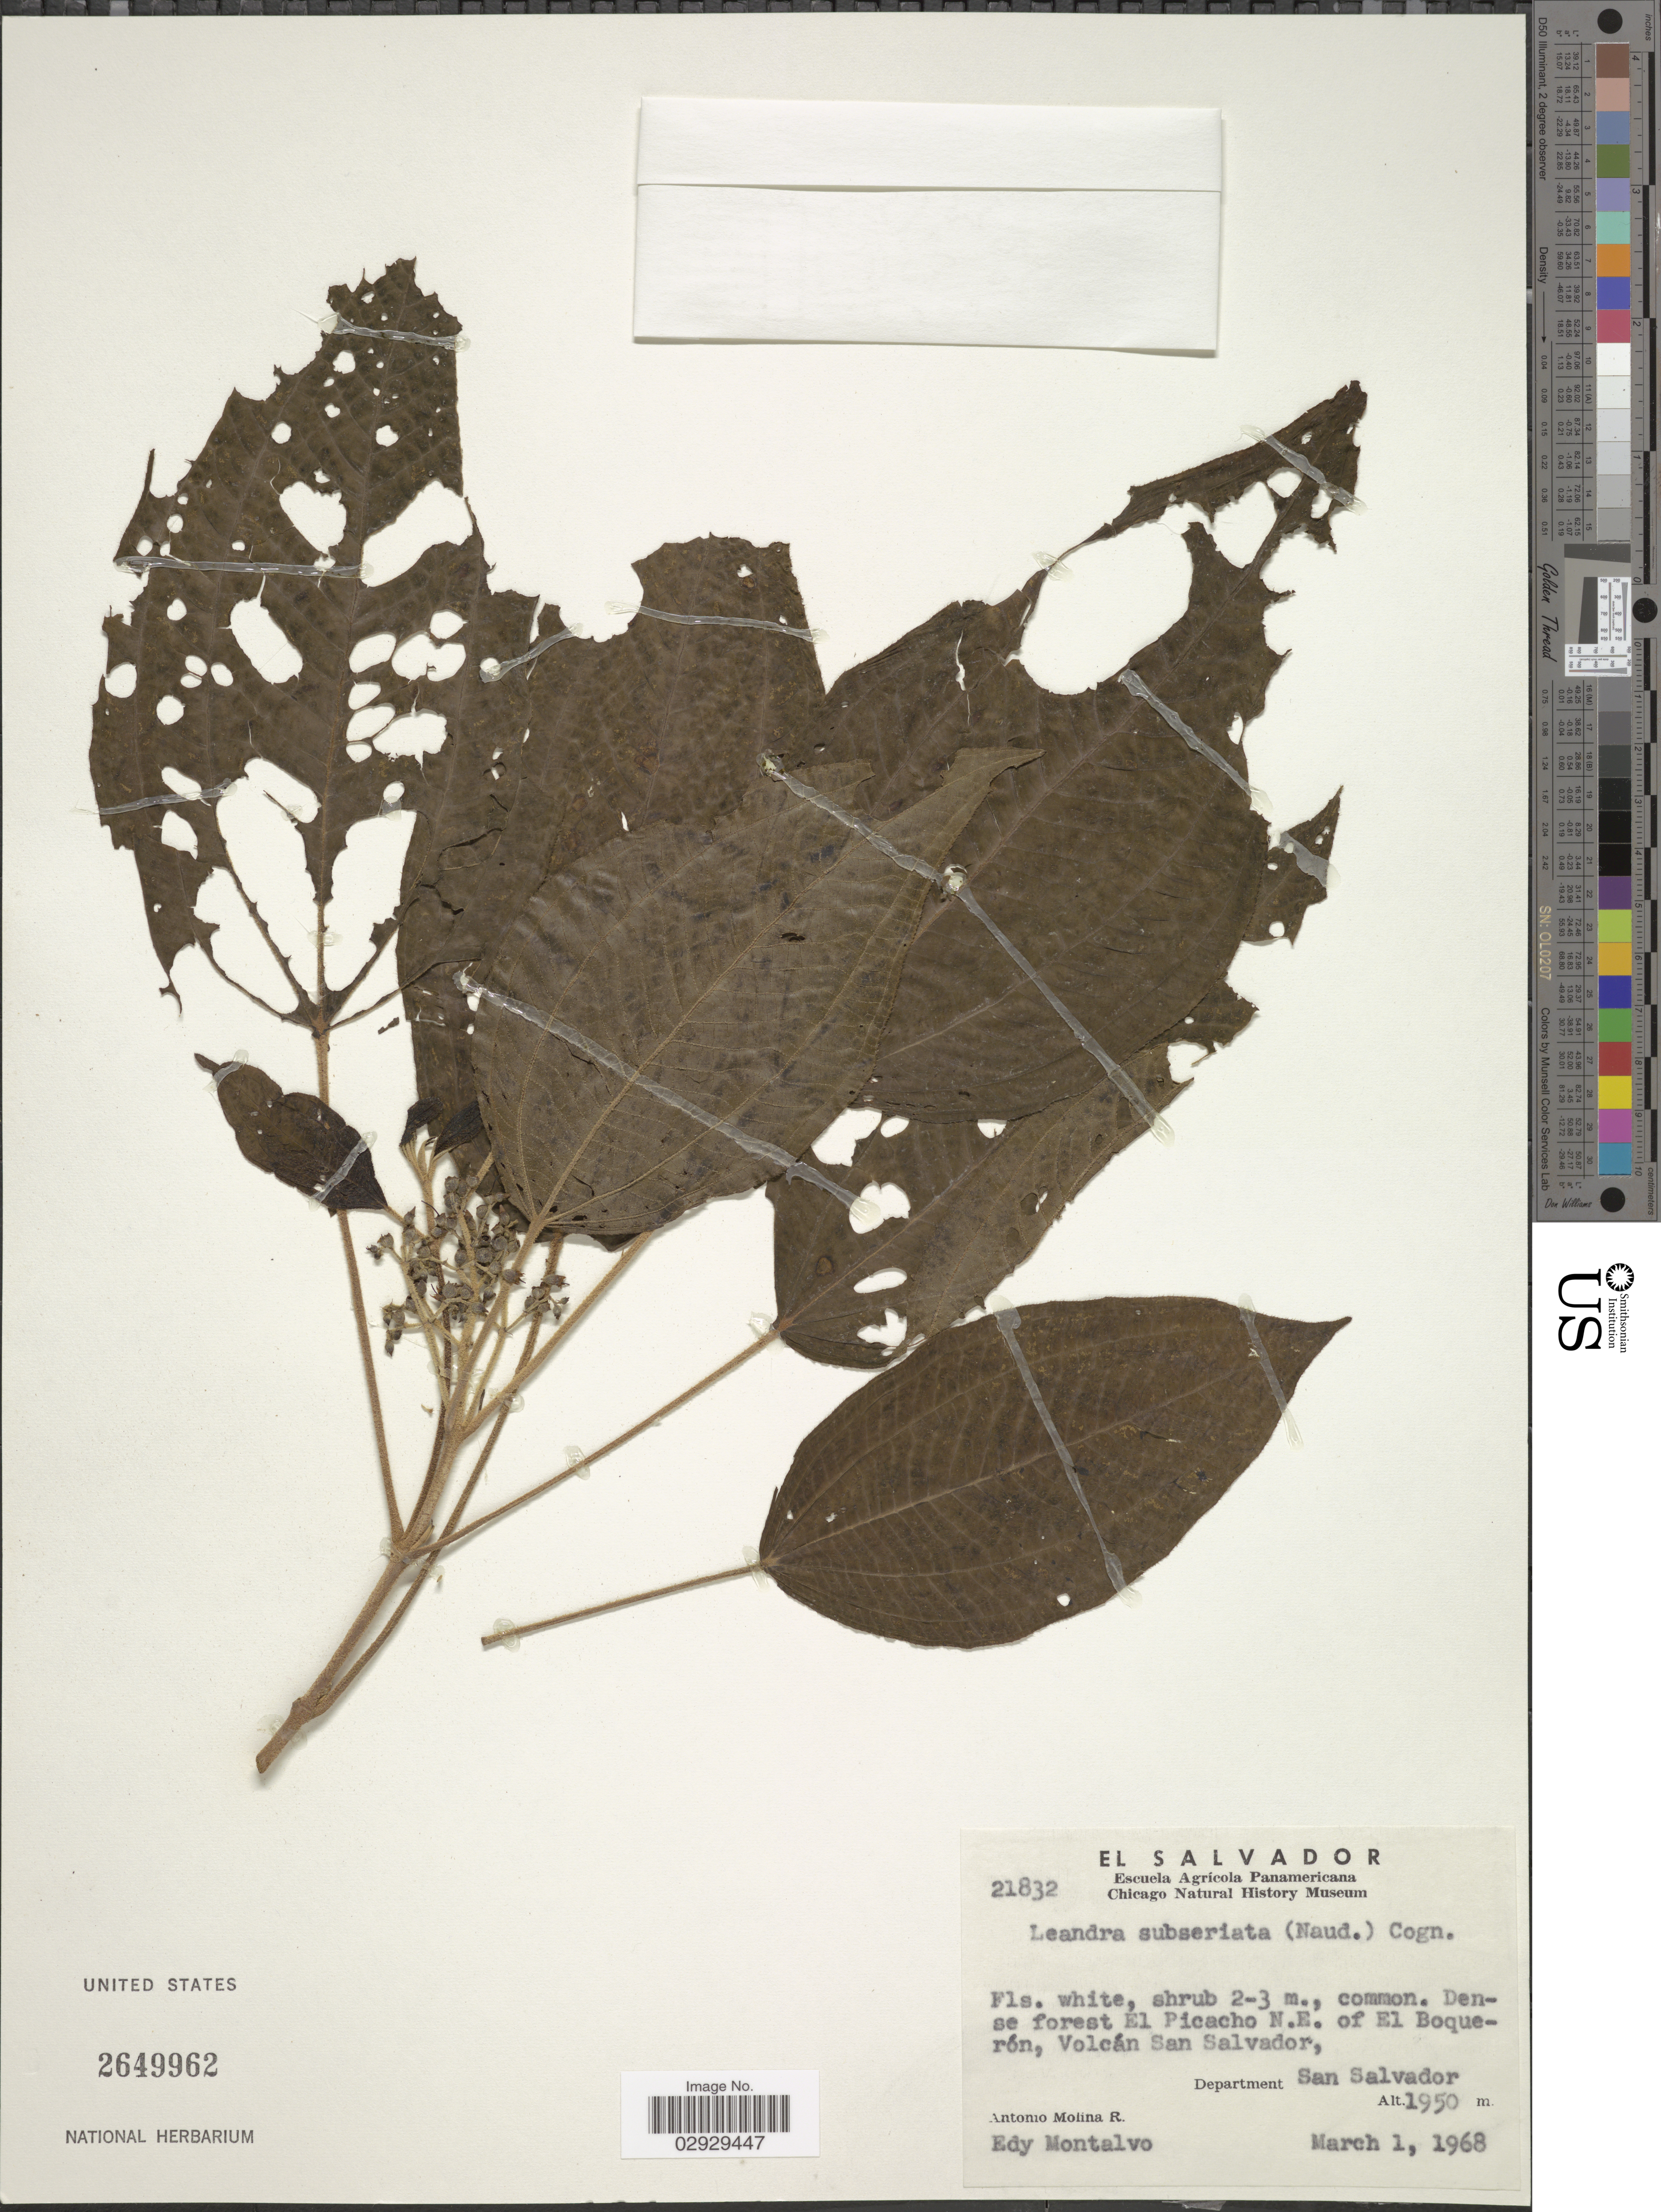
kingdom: Plantae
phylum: Tracheophyta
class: Magnoliopsida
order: Myrtales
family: Melastomataceae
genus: Leandra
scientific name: Leandra subseriata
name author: (Naudin) Cogn.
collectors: A. Molina R. & E. A. Montalvo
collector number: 21832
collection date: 1968-03-01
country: El Salvador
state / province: San Salvador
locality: Dense forest El Picacho N.E. of El Boquerón, Volcán San Salvador, Department San Salvador.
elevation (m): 1950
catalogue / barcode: US 2649962